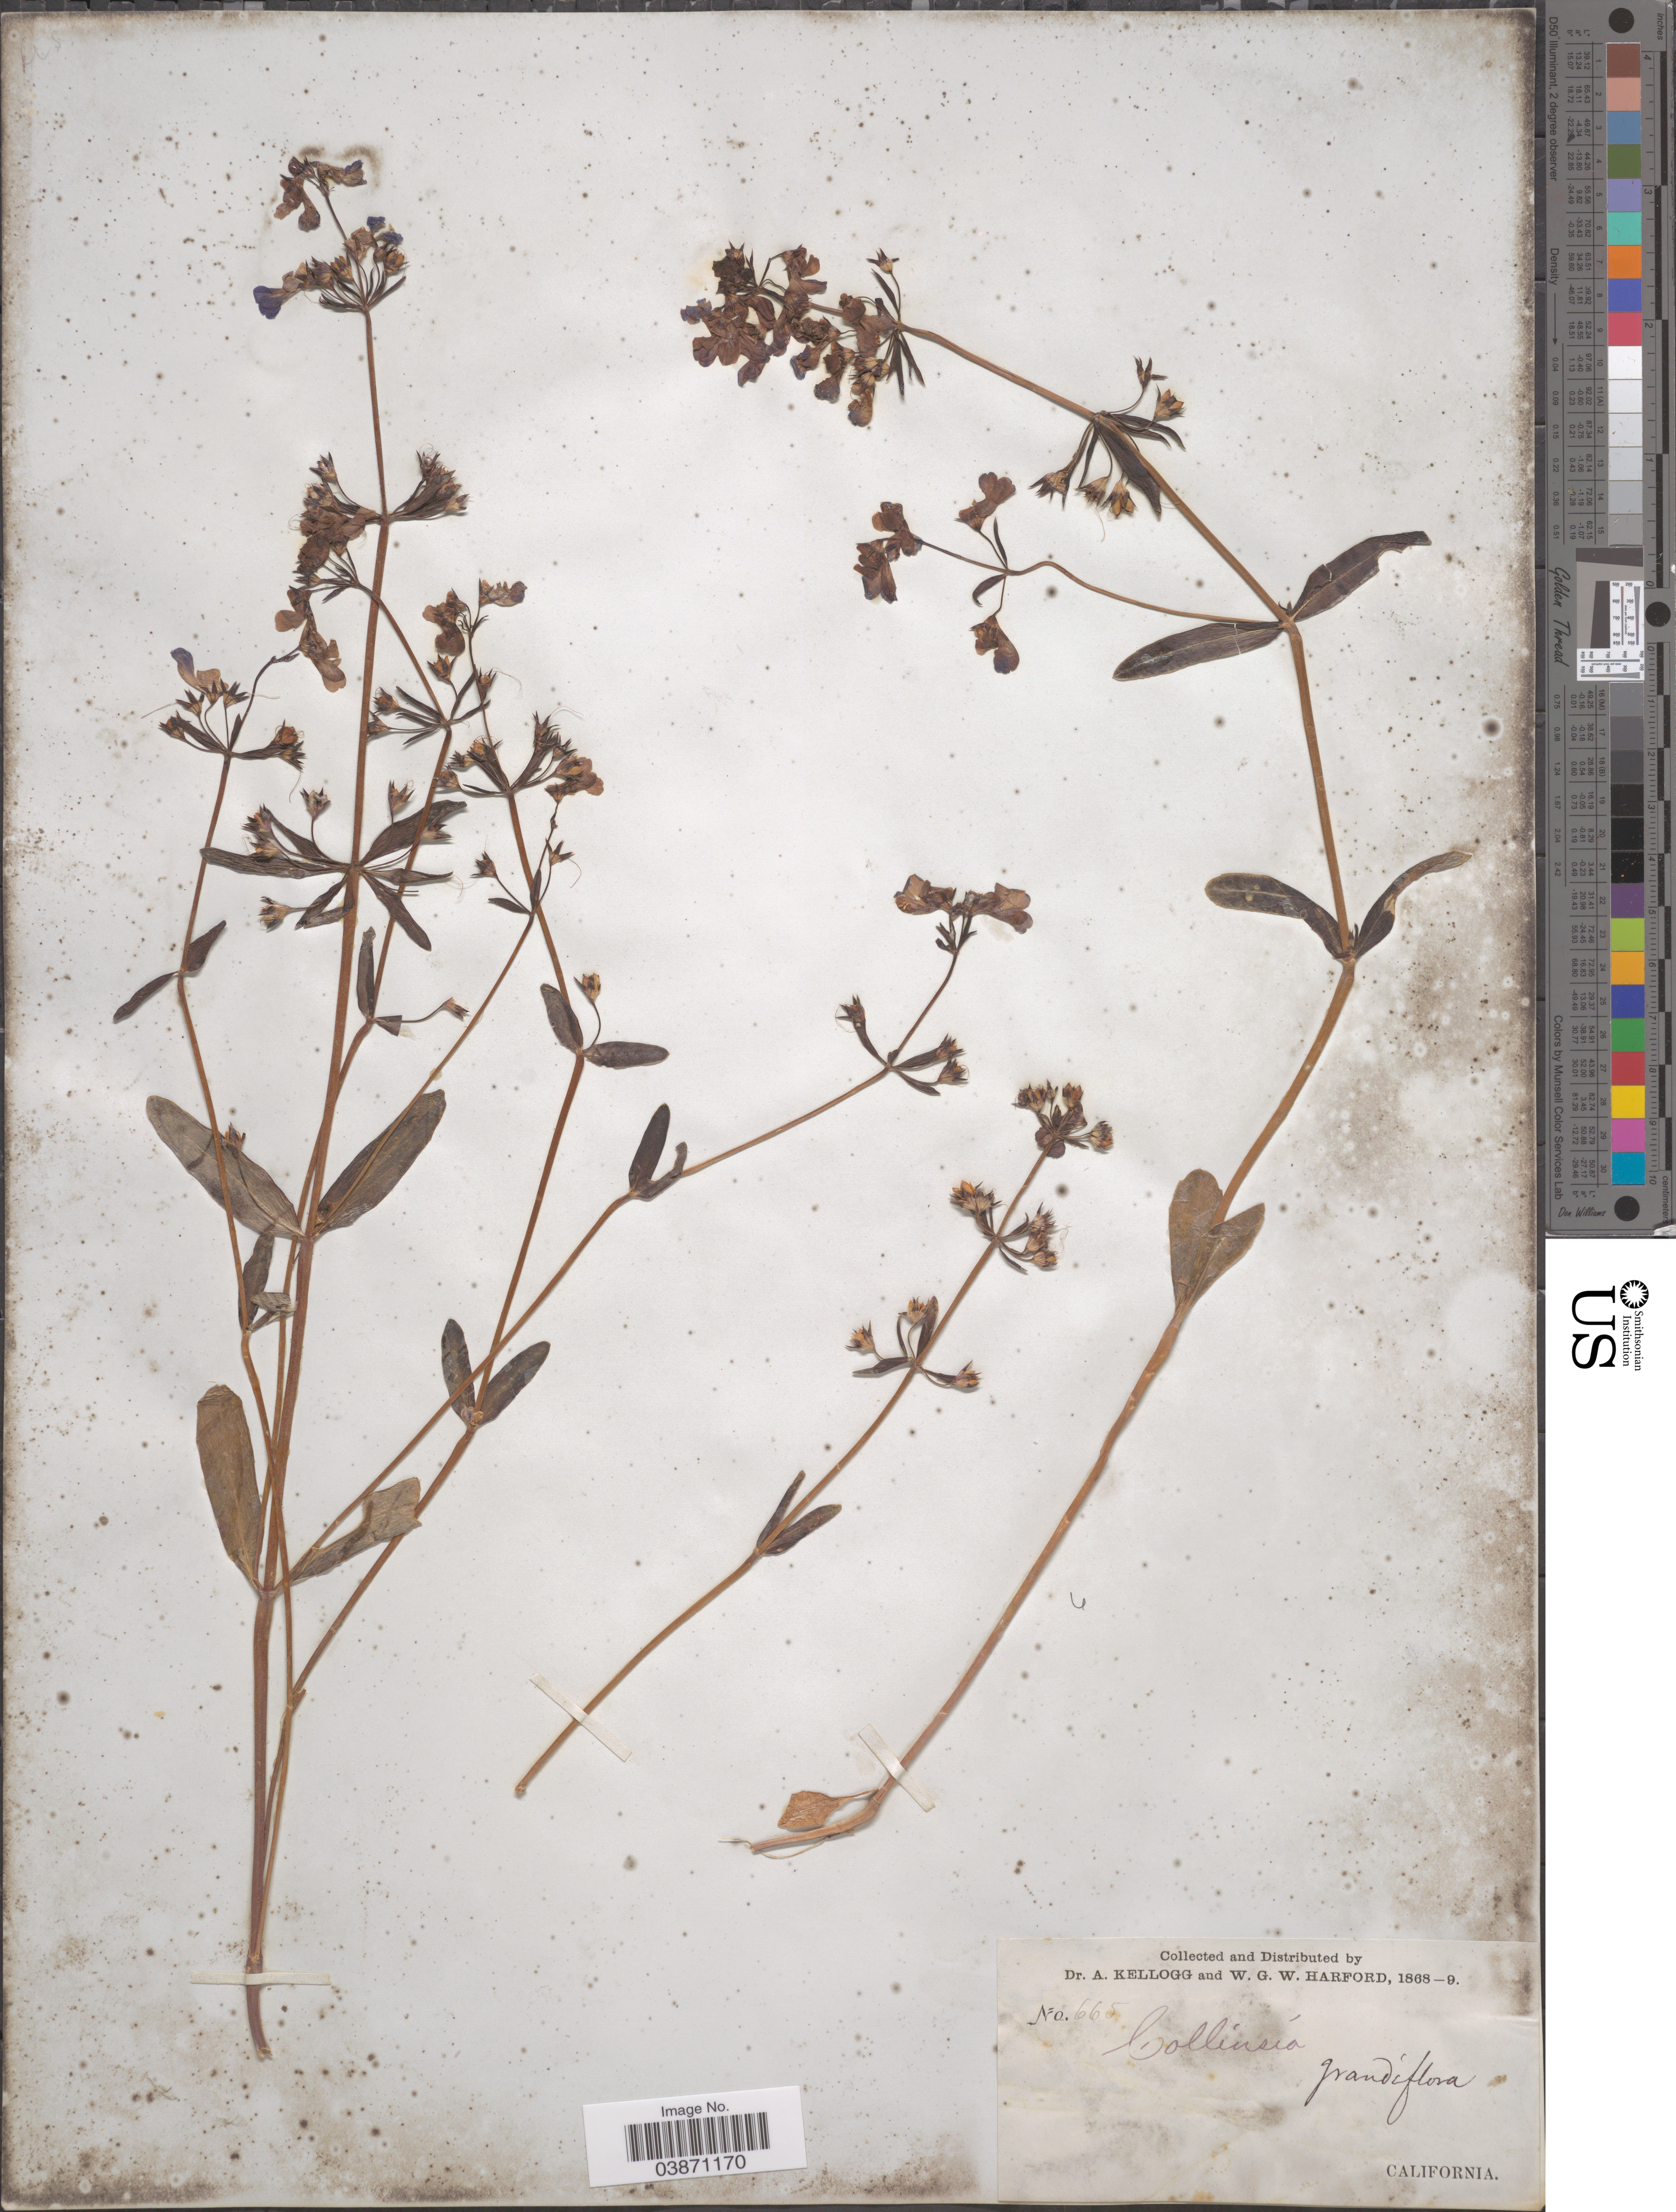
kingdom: Plantae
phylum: Tracheophyta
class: Magnoliopsida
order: Lamiales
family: Plantaginaceae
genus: Collinsia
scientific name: Collinsia grandiflora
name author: Lindl.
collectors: A. Kellogg & W. G. W. Harford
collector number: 665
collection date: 1868/1869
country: United States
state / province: California